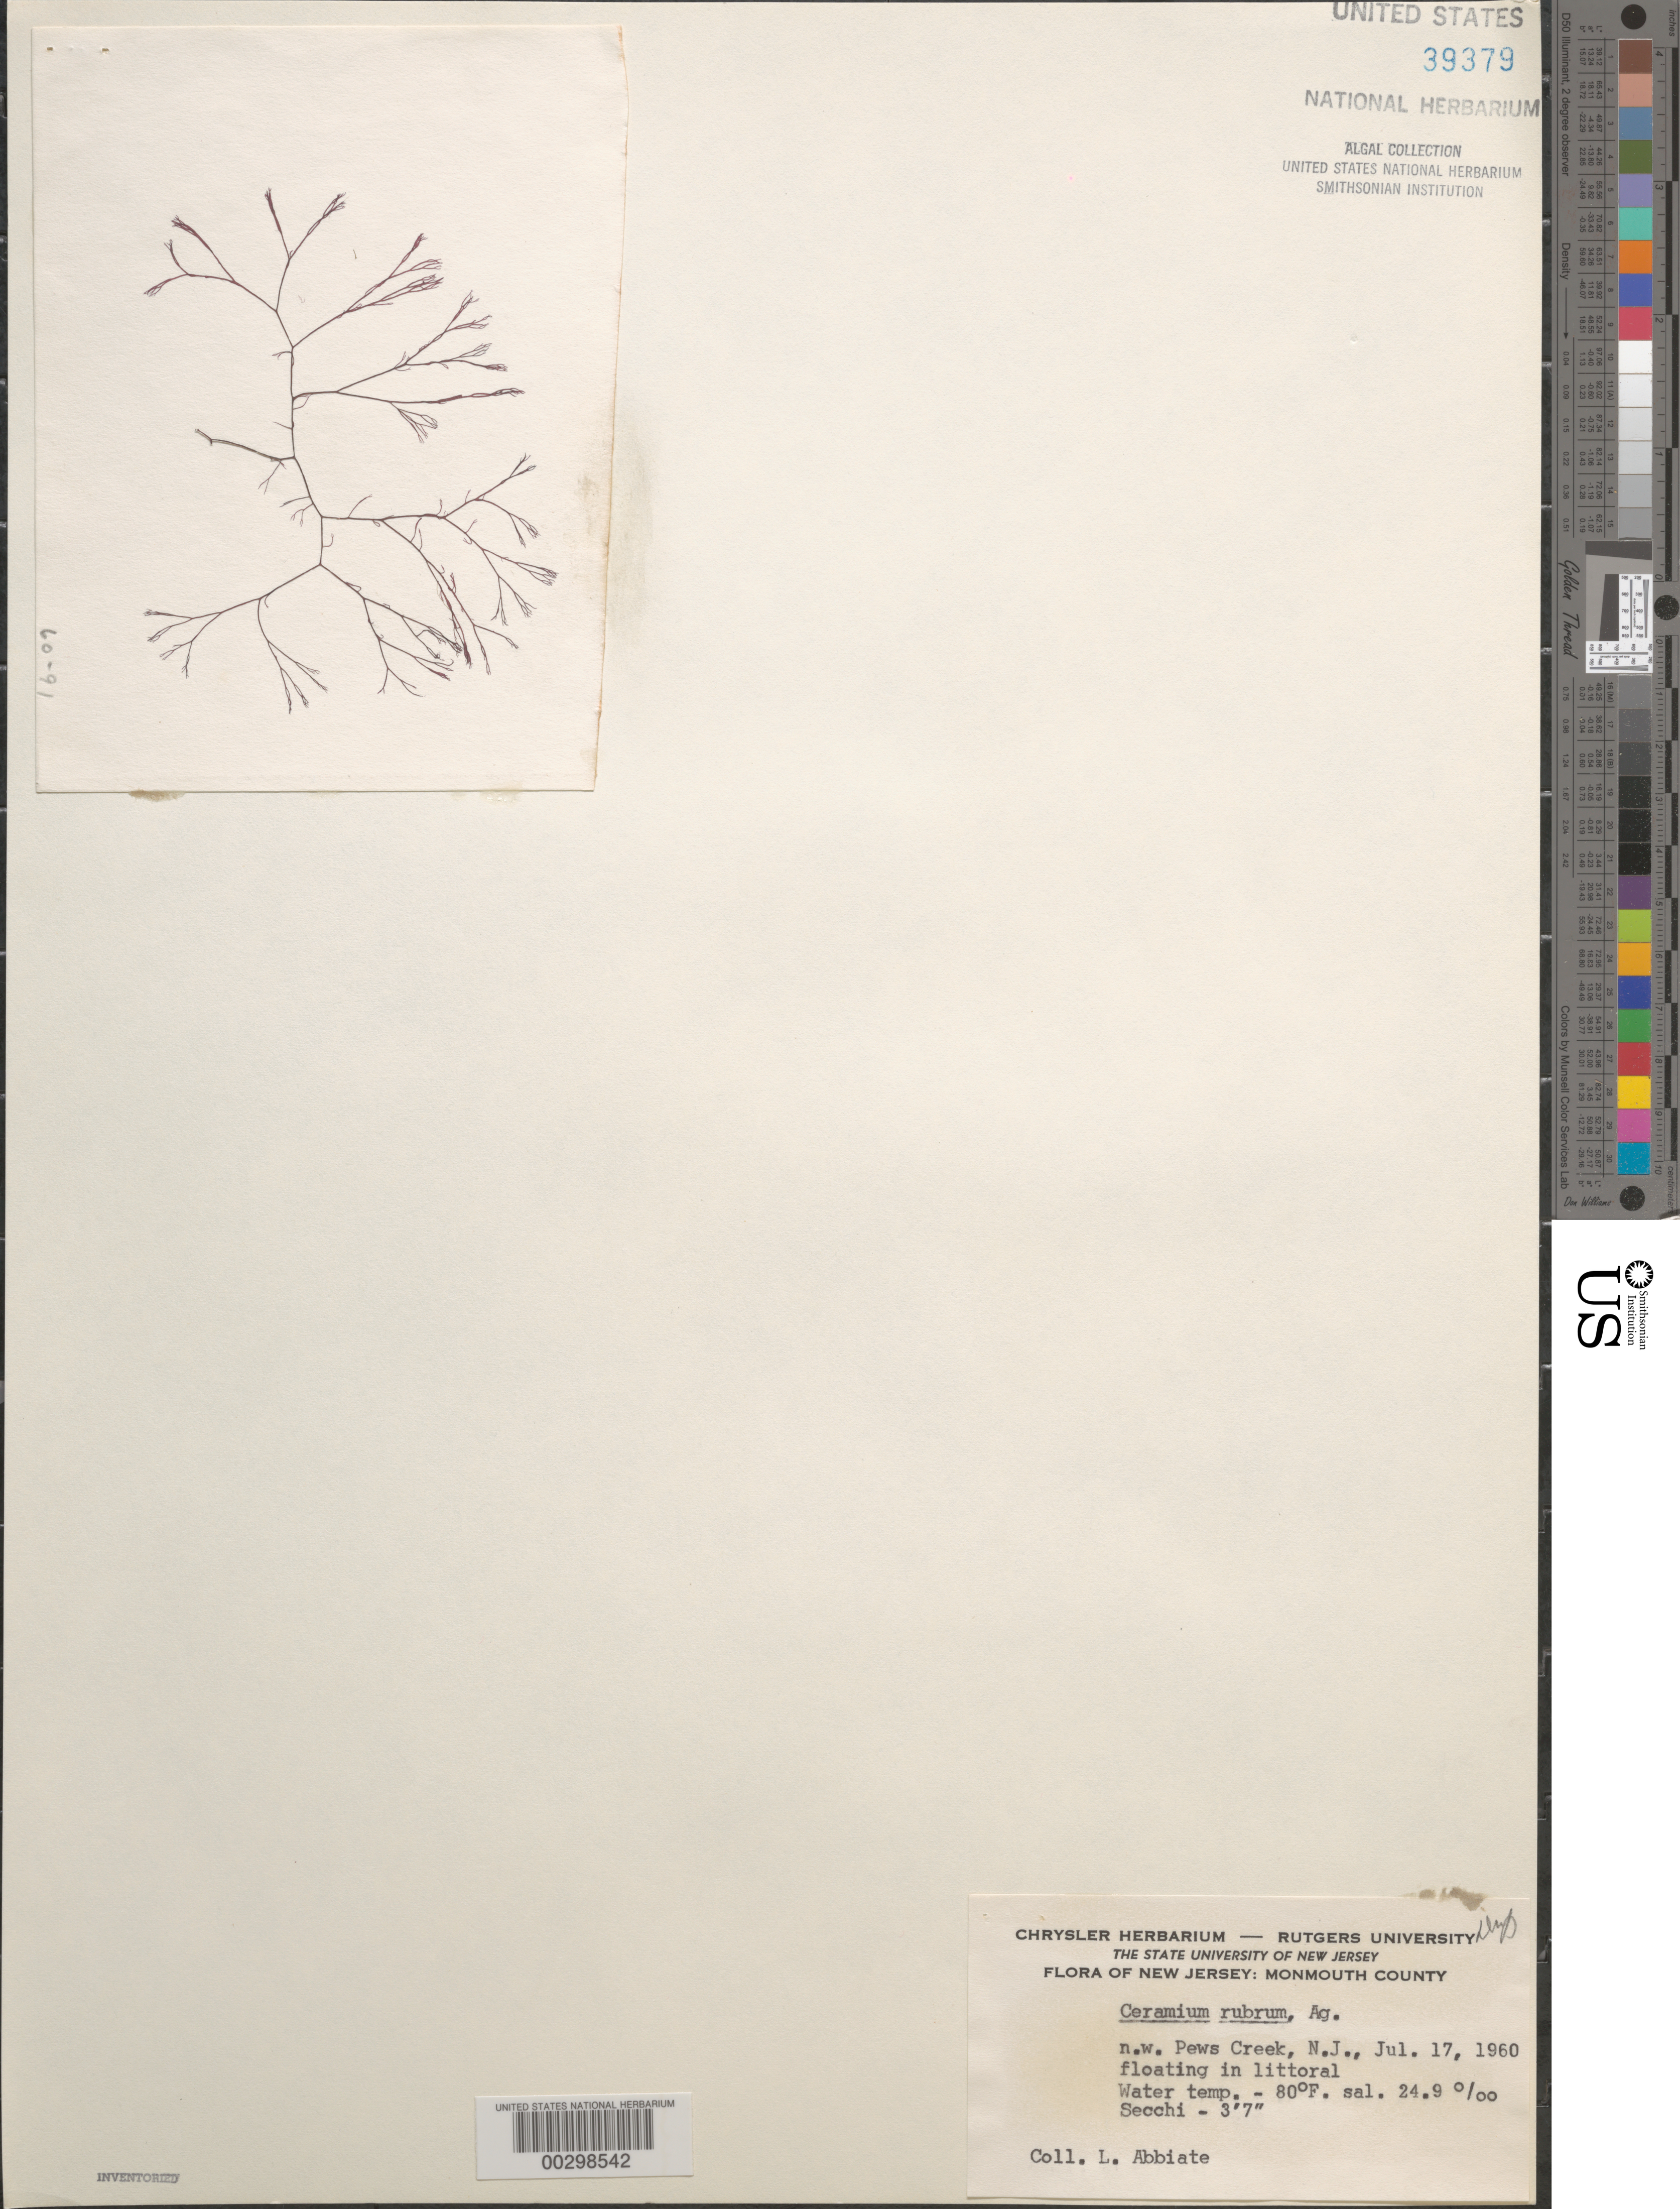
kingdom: Plantae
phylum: Rhodophyta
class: Florideophyceae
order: Ceramiales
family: Ceramiaceae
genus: Ceramium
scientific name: Ceramium rubrum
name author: C. Agardh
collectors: L. Abbiate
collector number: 60-91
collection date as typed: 17 Jul 1960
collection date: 1960-07-17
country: United States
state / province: New Jersey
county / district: Monmouth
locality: Northwest Pews Creek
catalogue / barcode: US 39379